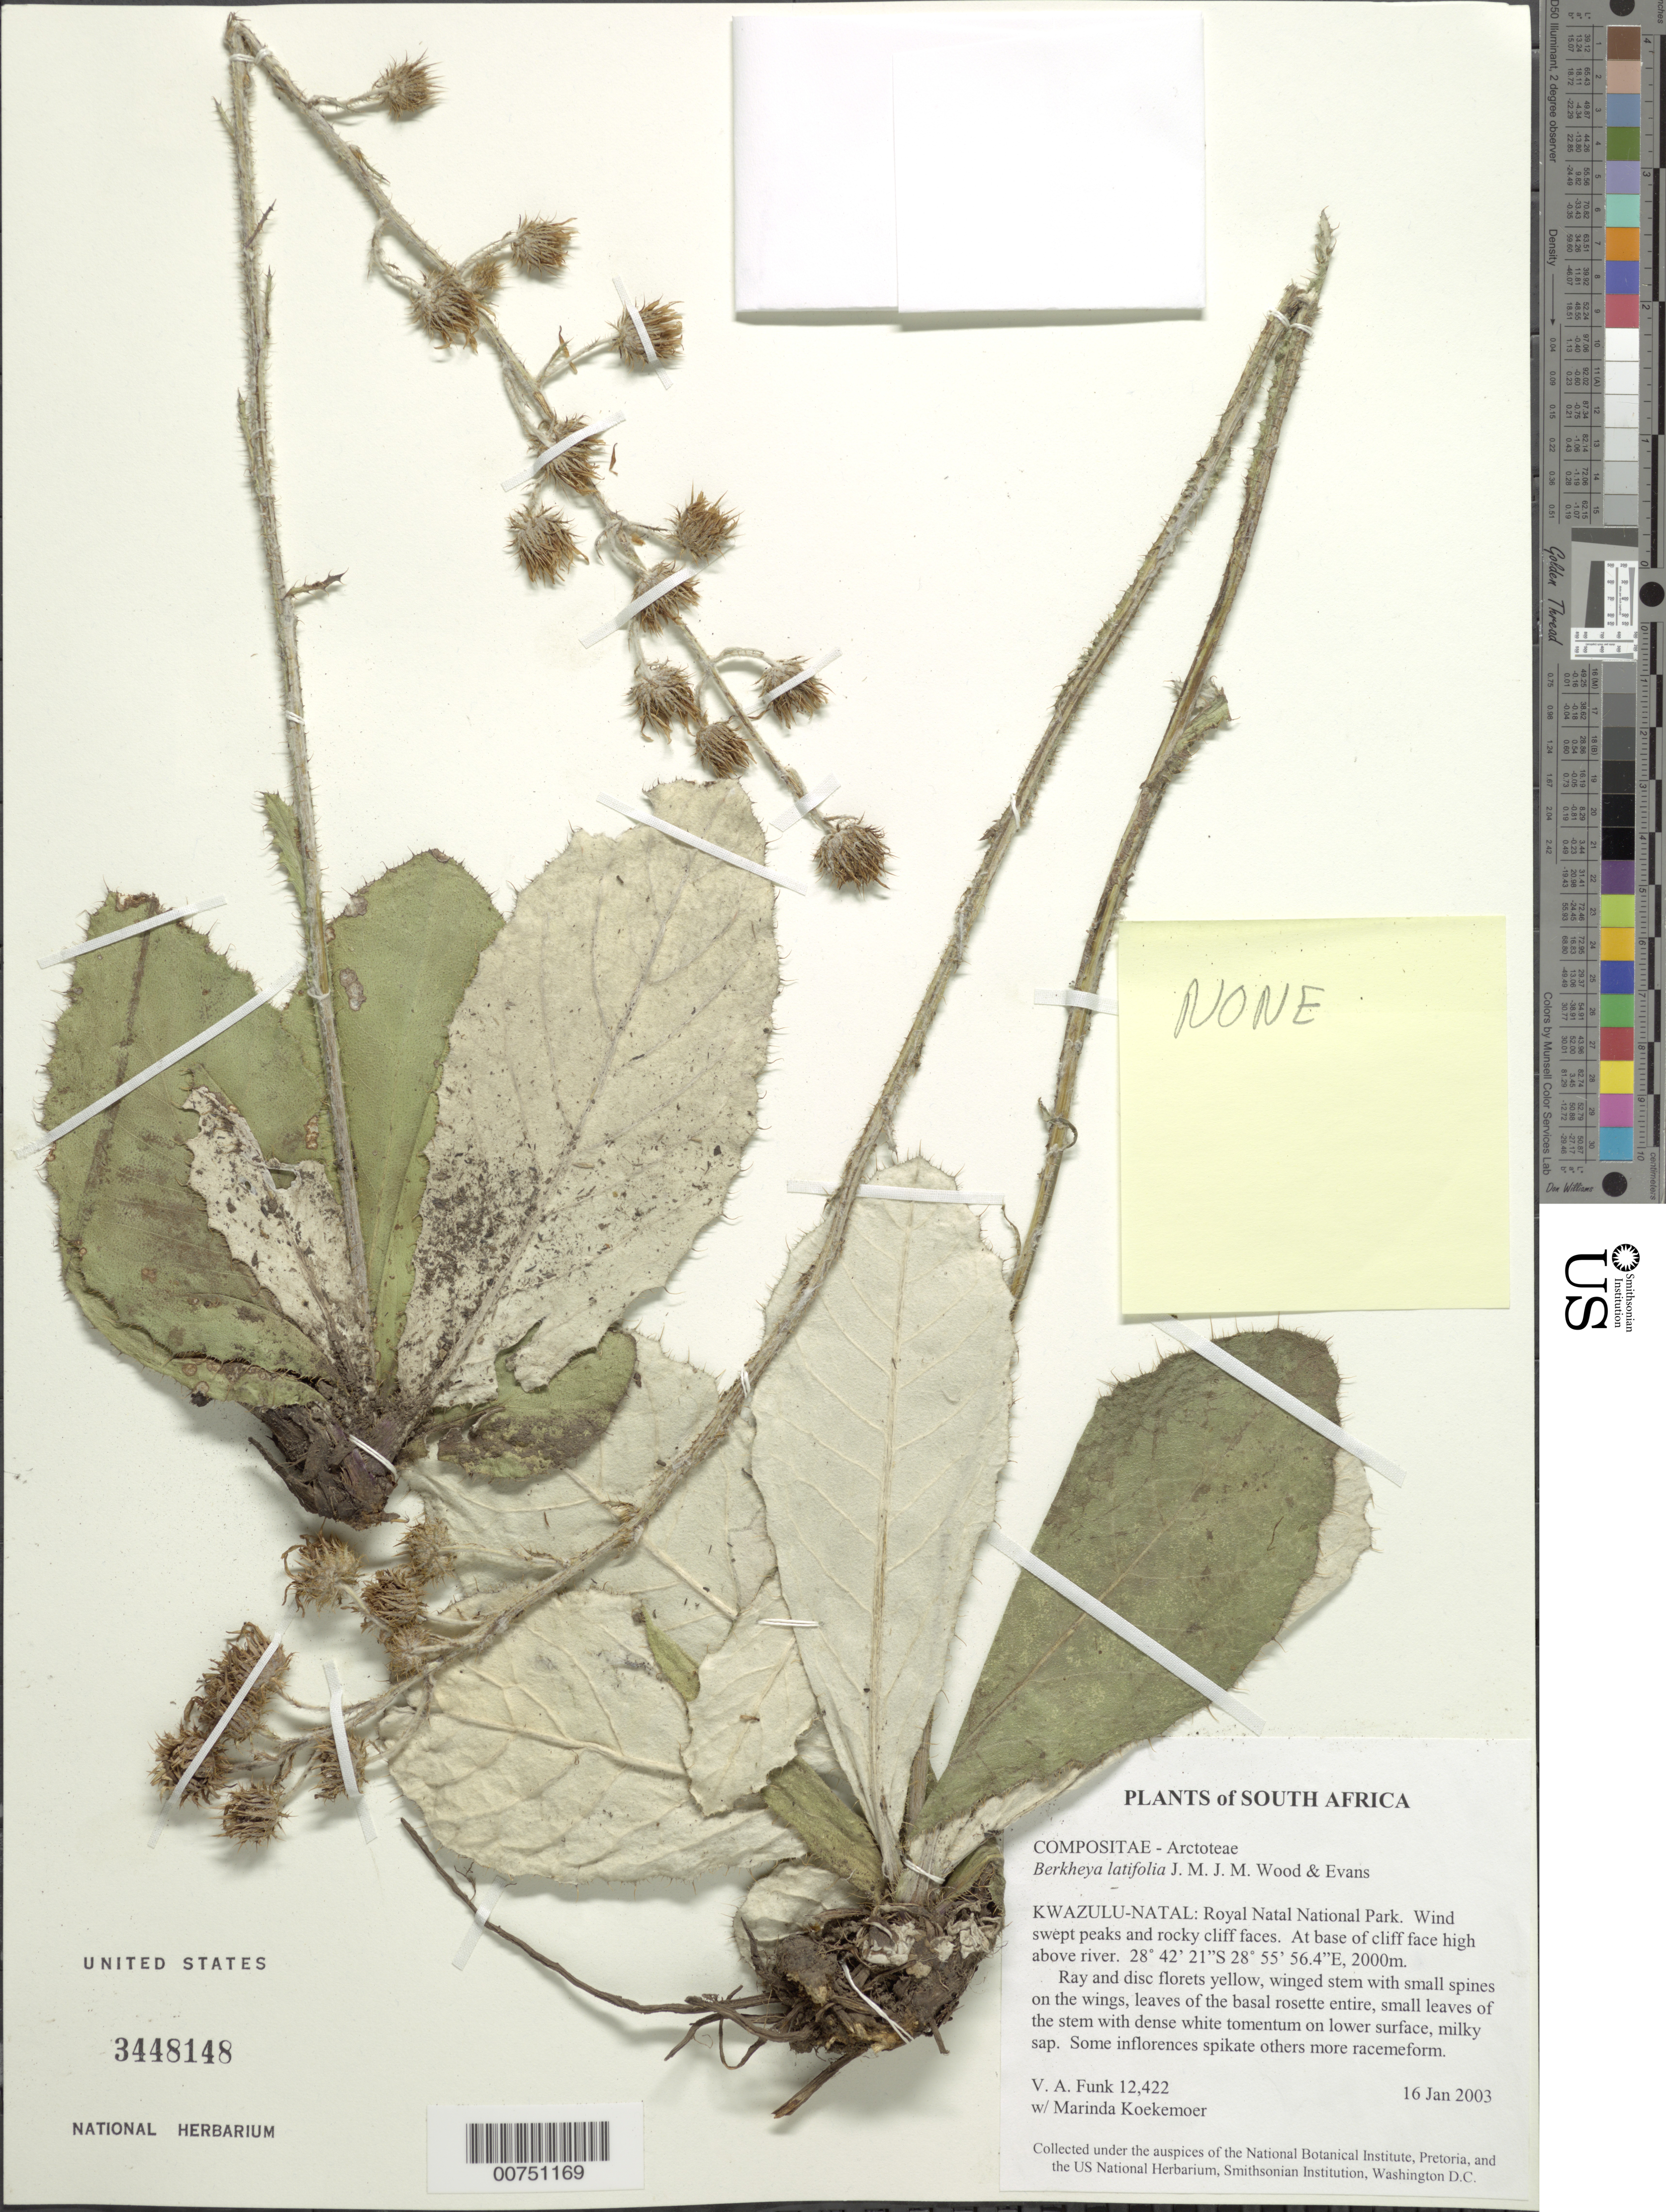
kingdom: Plantae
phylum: Tracheophyta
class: Magnoliopsida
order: Asterales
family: Asteraceae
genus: Berkheya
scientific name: Berkheya latifolia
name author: J.M. Wood & M.S. Evans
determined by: Funk, Vicki A., (BOT), Smithsonian Institution - National Museum of Natural History (UNITED STATES)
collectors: V. Funk & M. Koekemoer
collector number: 12422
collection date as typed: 16 January 2003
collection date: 2003-01-16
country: South Africa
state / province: KwaZulu-Natal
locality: Royal Natal National Park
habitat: Wind swept peaks and rocky cliff faces, at base of cliff face high above river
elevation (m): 2000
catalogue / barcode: US 3448148